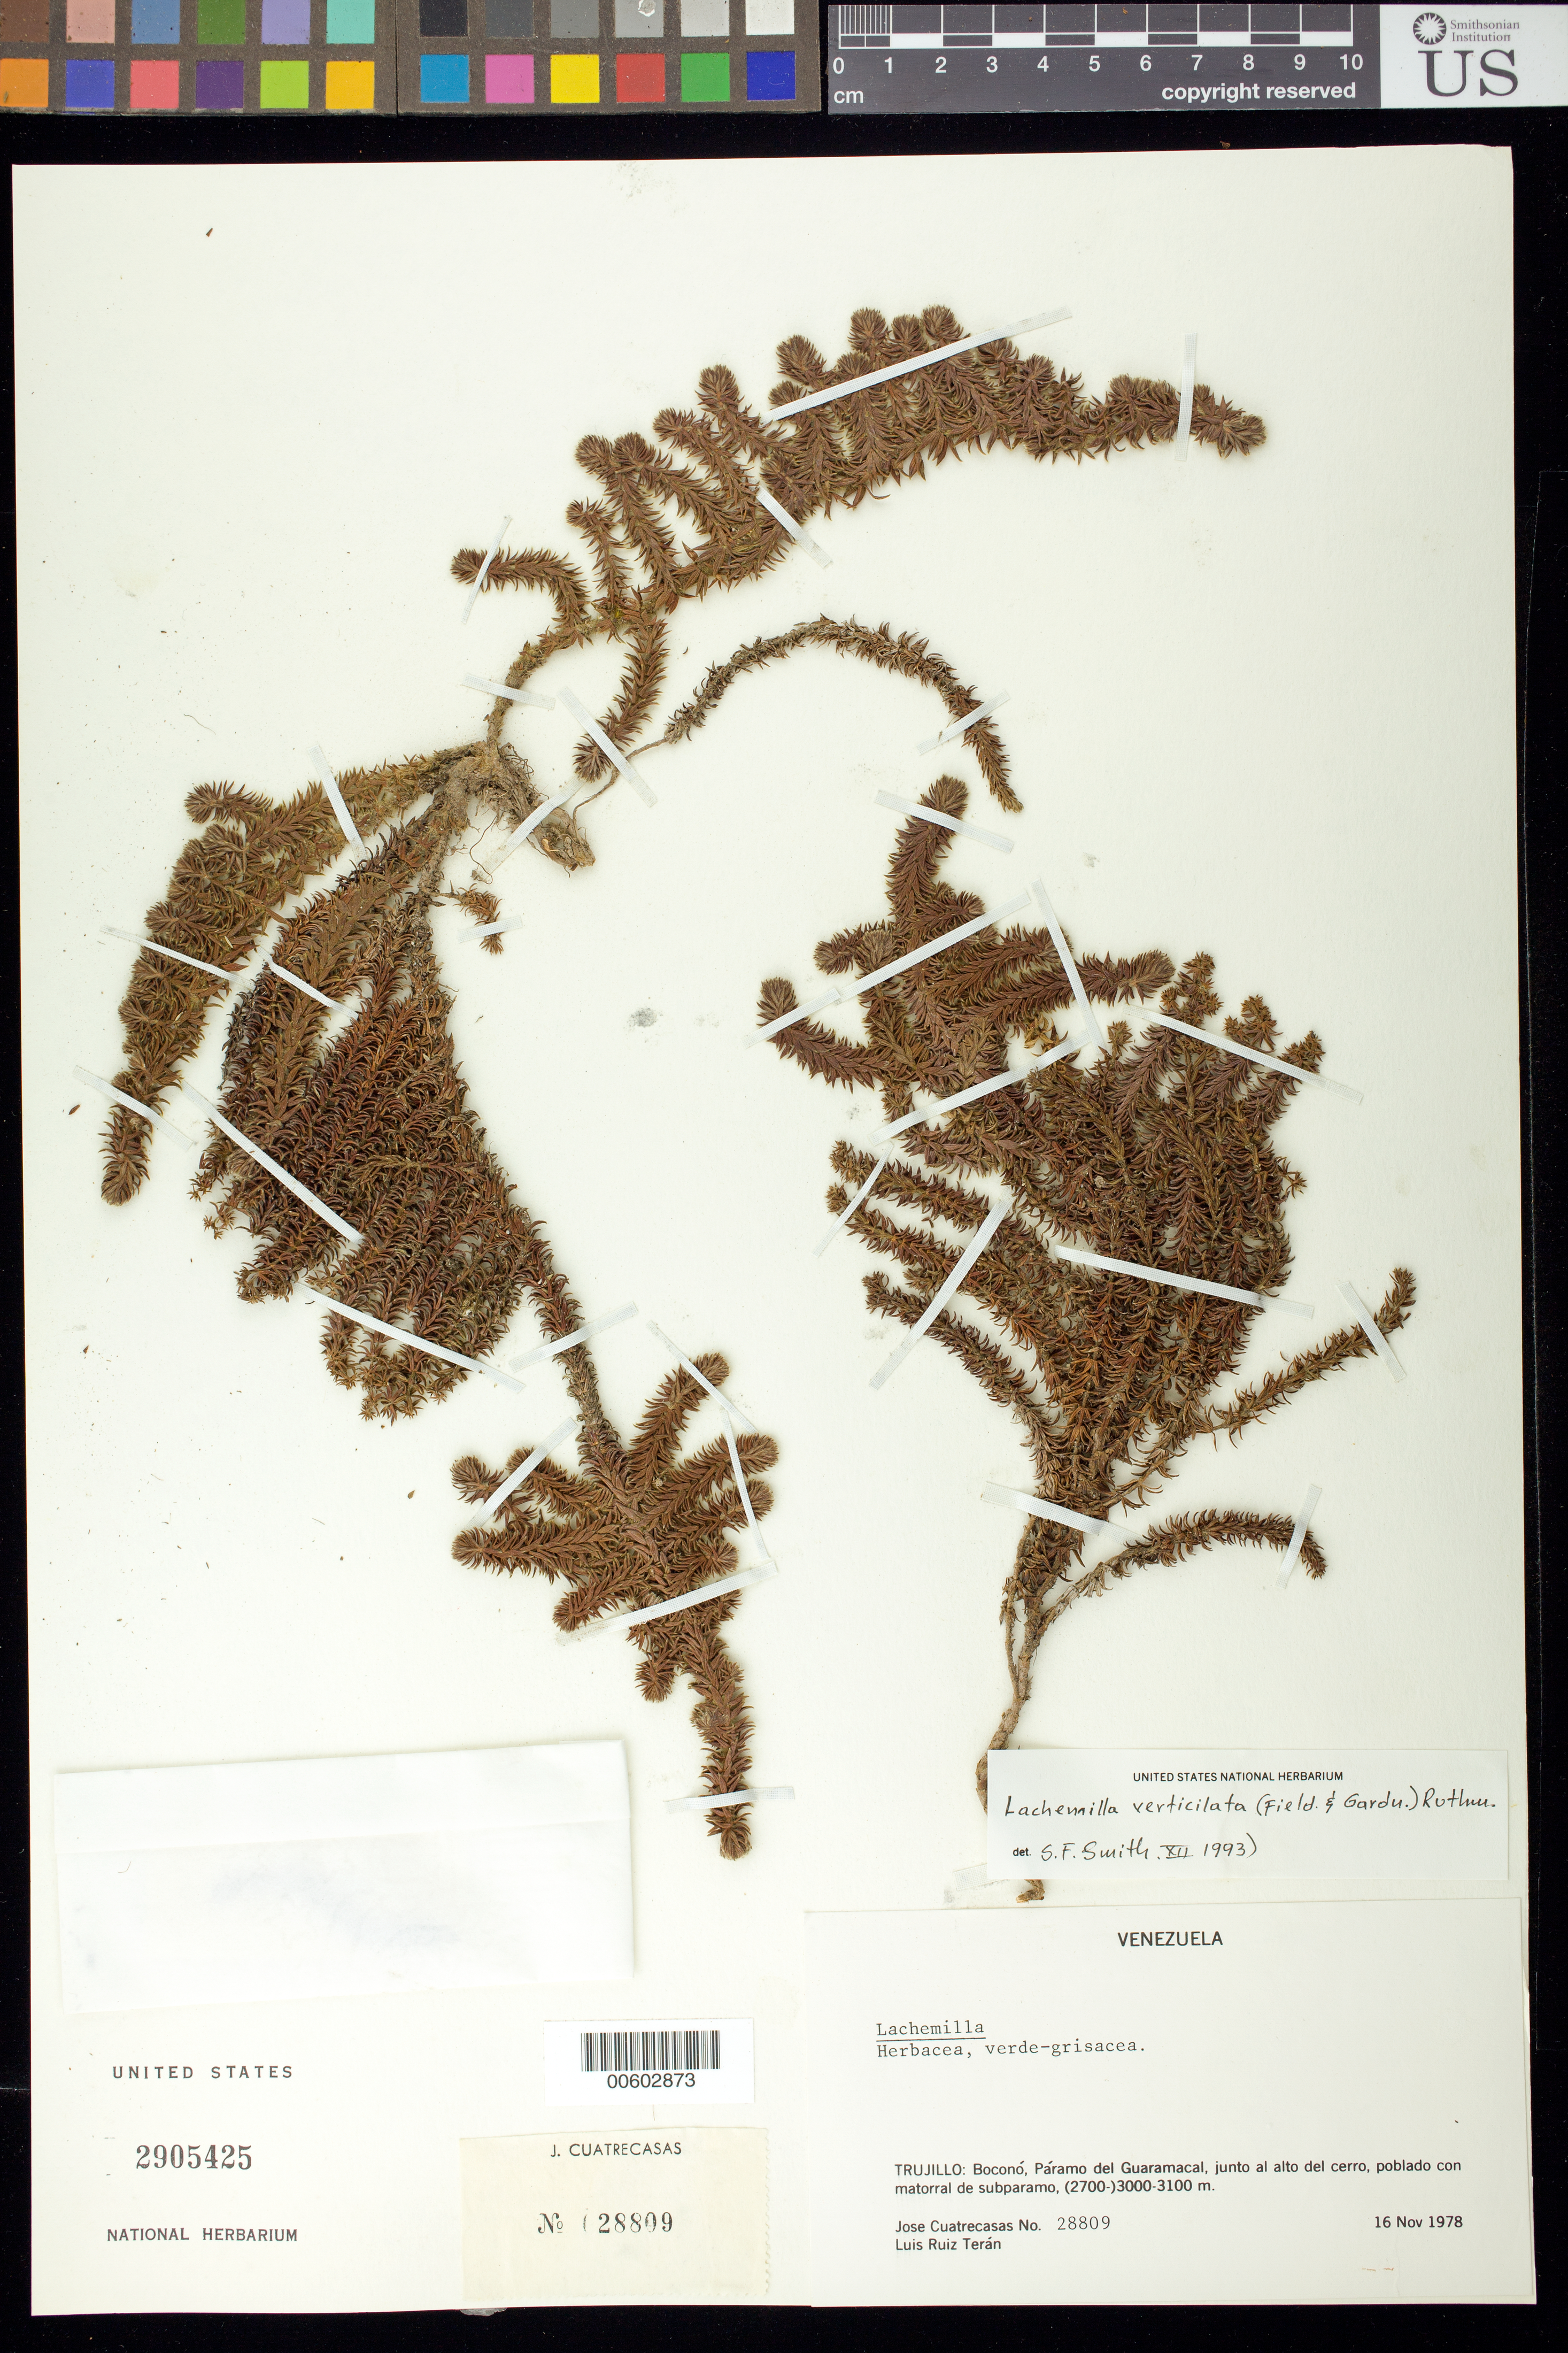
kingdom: Plantae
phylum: Tracheophyta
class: Magnoliopsida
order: Rosales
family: Rosaceae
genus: Alchemilla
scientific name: Alchemilla verticillata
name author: Fielding & Gardner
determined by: Dorr, L. J., (BOT), Smithsonian Institution - National Museum of Natural History (UNITED STATES)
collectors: J. Cuatrecasas & L. E. Ruíz-Terán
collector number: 28809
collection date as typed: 16 Nov 1978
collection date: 1978-11-16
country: Venezuela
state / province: Trujillo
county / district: Boconó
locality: Páramo de Guaramacal, junto al alto del cerro, poblado con matorral de subpáramo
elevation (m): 2700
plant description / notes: NY, US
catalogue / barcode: US 2905425